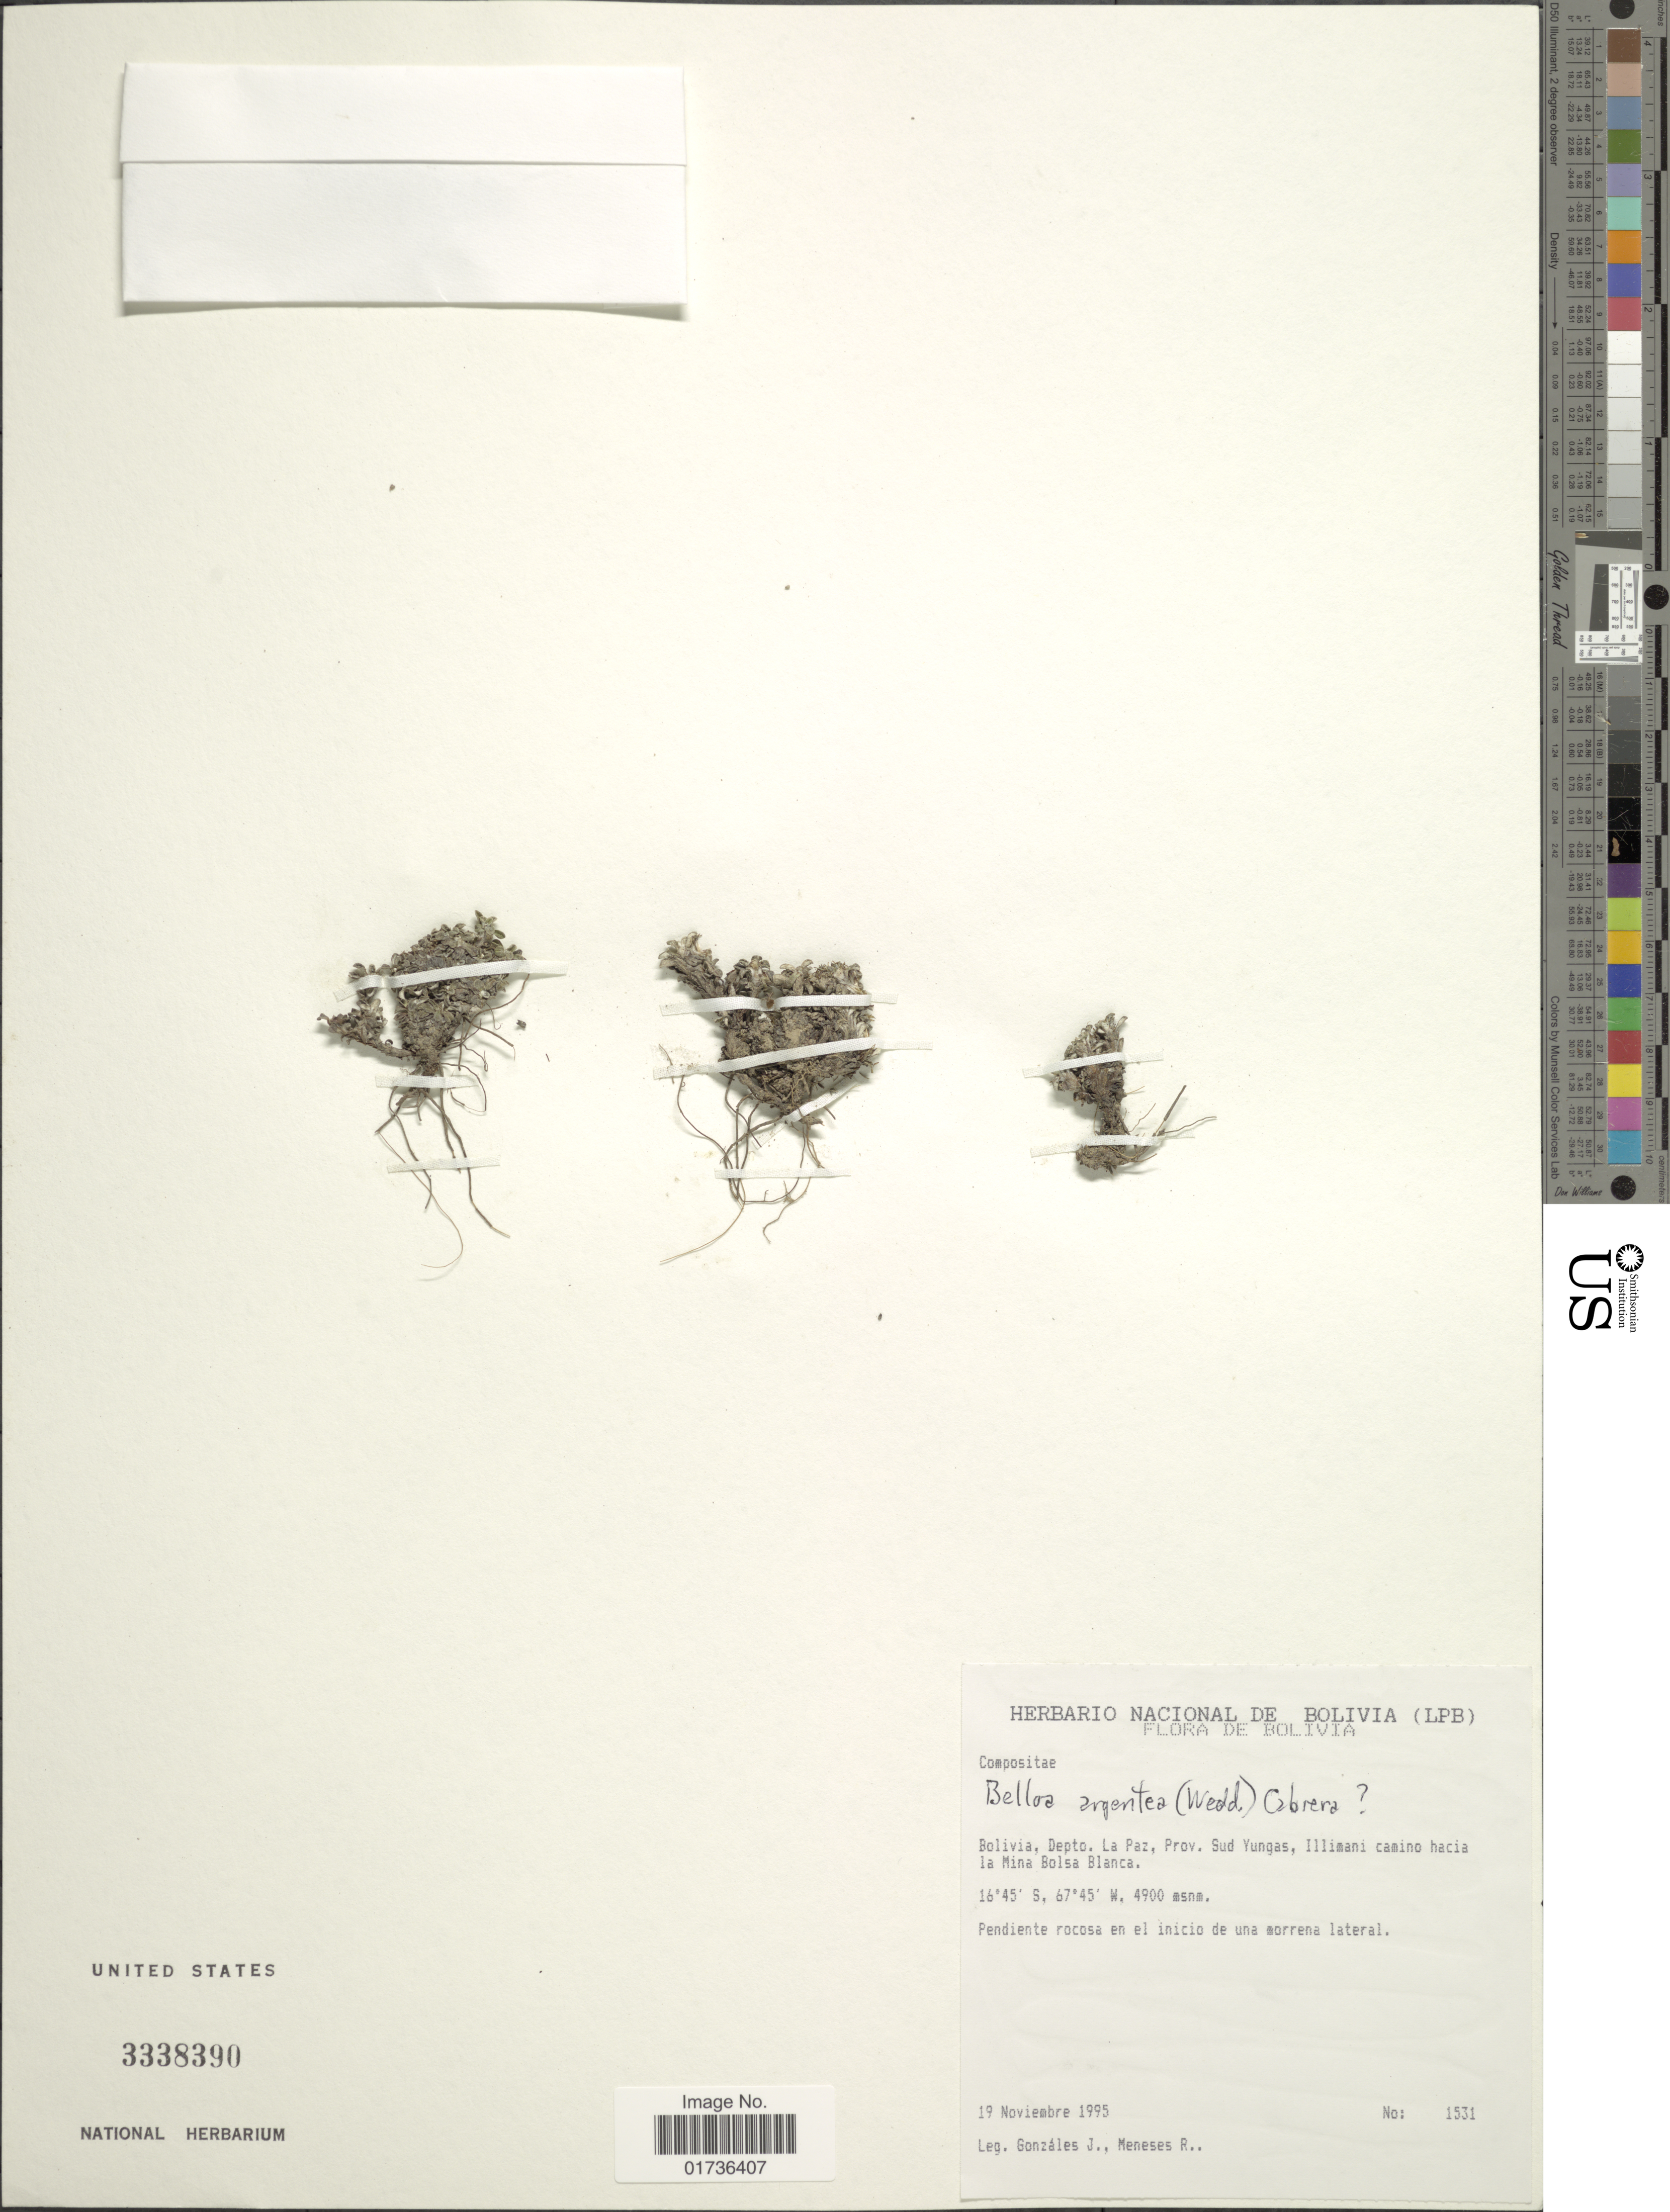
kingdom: Plantae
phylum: Tracheophyta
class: Magnoliopsida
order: Asterales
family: Asteraceae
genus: Belloa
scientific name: Belloa argentea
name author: (Wedd.) Cabrera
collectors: J. Gonzales & R. I. Meneses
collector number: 1531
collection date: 1995-11-19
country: Bolivia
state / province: La Paz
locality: Depto. La Paz, Prov. Sud Yungas, Illimani camino hacia la Mina Bolsa Blanca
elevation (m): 4900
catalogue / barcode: US 3338390